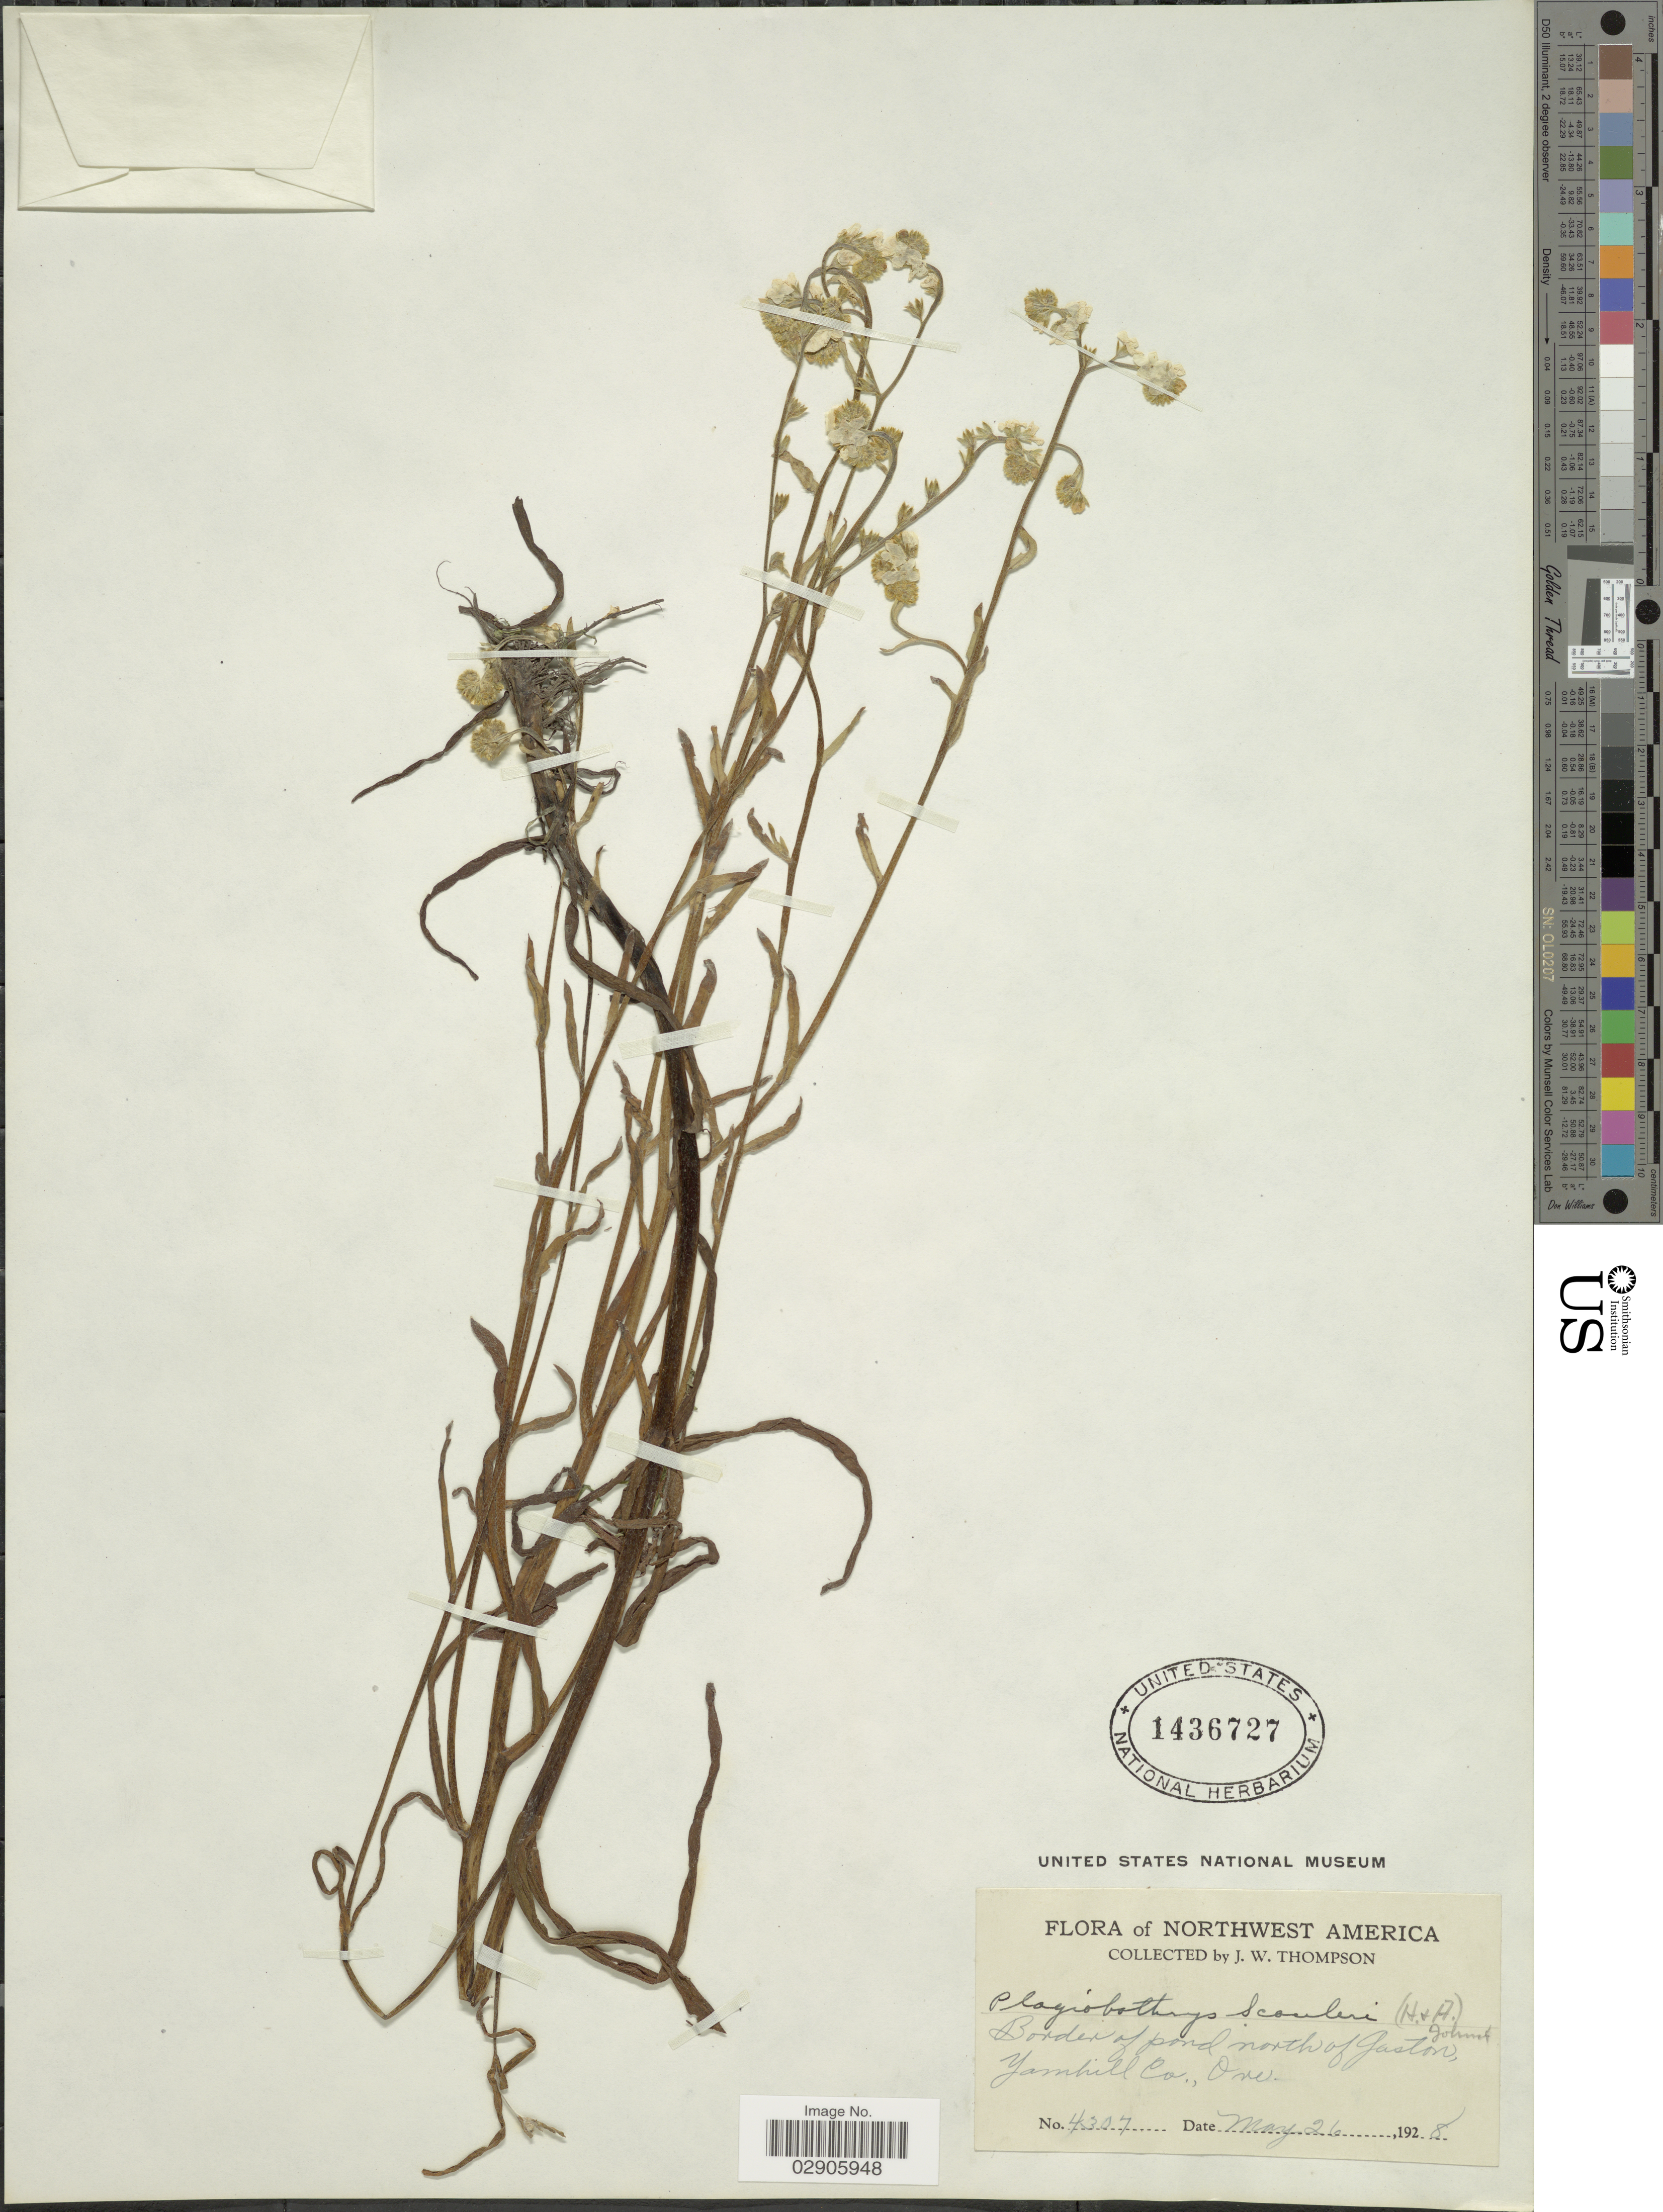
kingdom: Plantae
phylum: Tracheophyta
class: Magnoliopsida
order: Boraginales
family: Boraginaceae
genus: Plagiobothrys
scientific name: Plagiobothrys scouleri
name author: I.M. Johnst.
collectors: J. Thompson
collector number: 4307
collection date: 1928-05-26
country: United States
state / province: Oregon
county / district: Yamhill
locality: Border of pond north of Gaston, Yamhill Co.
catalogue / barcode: US 1436727